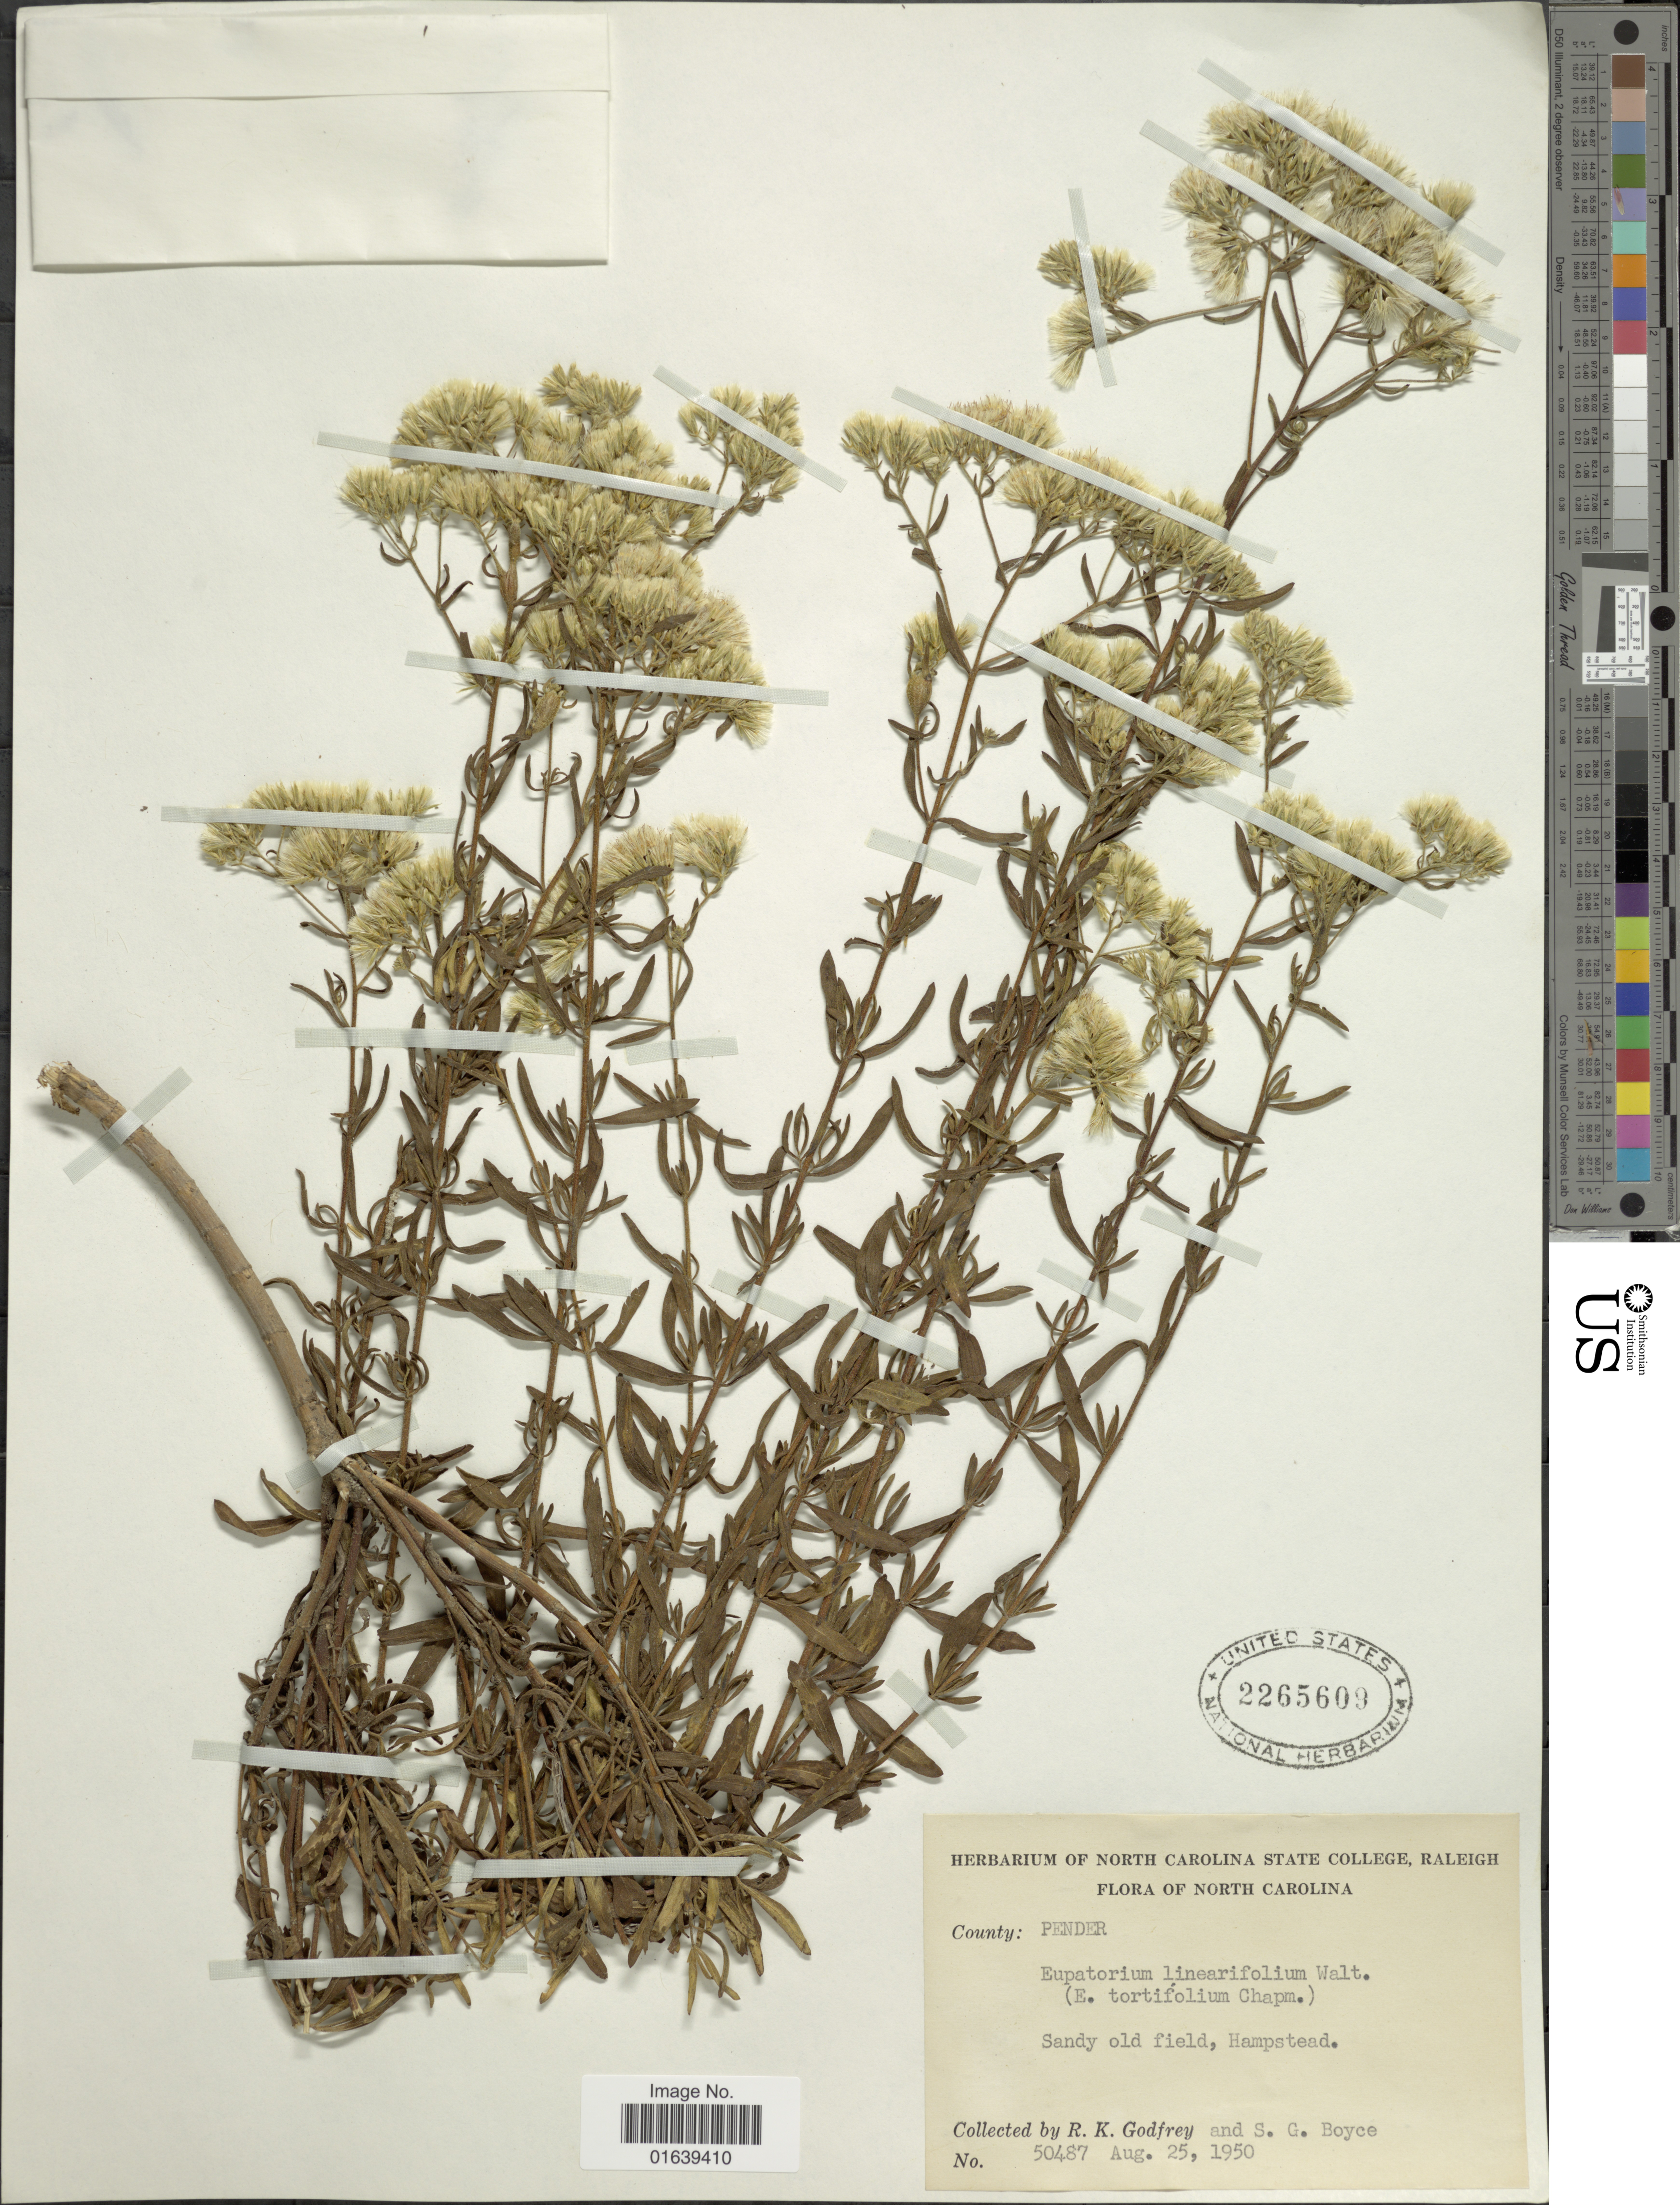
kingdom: Plantae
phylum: Tracheophyta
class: Magnoliopsida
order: Asterales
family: Asteraceae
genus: Eupatorium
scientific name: Eupatorium linearifolium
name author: Walter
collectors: R. K. Godfrey & S. Boyce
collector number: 50489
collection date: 1950-08-25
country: United States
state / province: North Carolina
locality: North Carolina. County: Pender. Sandy old field, Hampstead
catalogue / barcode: US 2265609